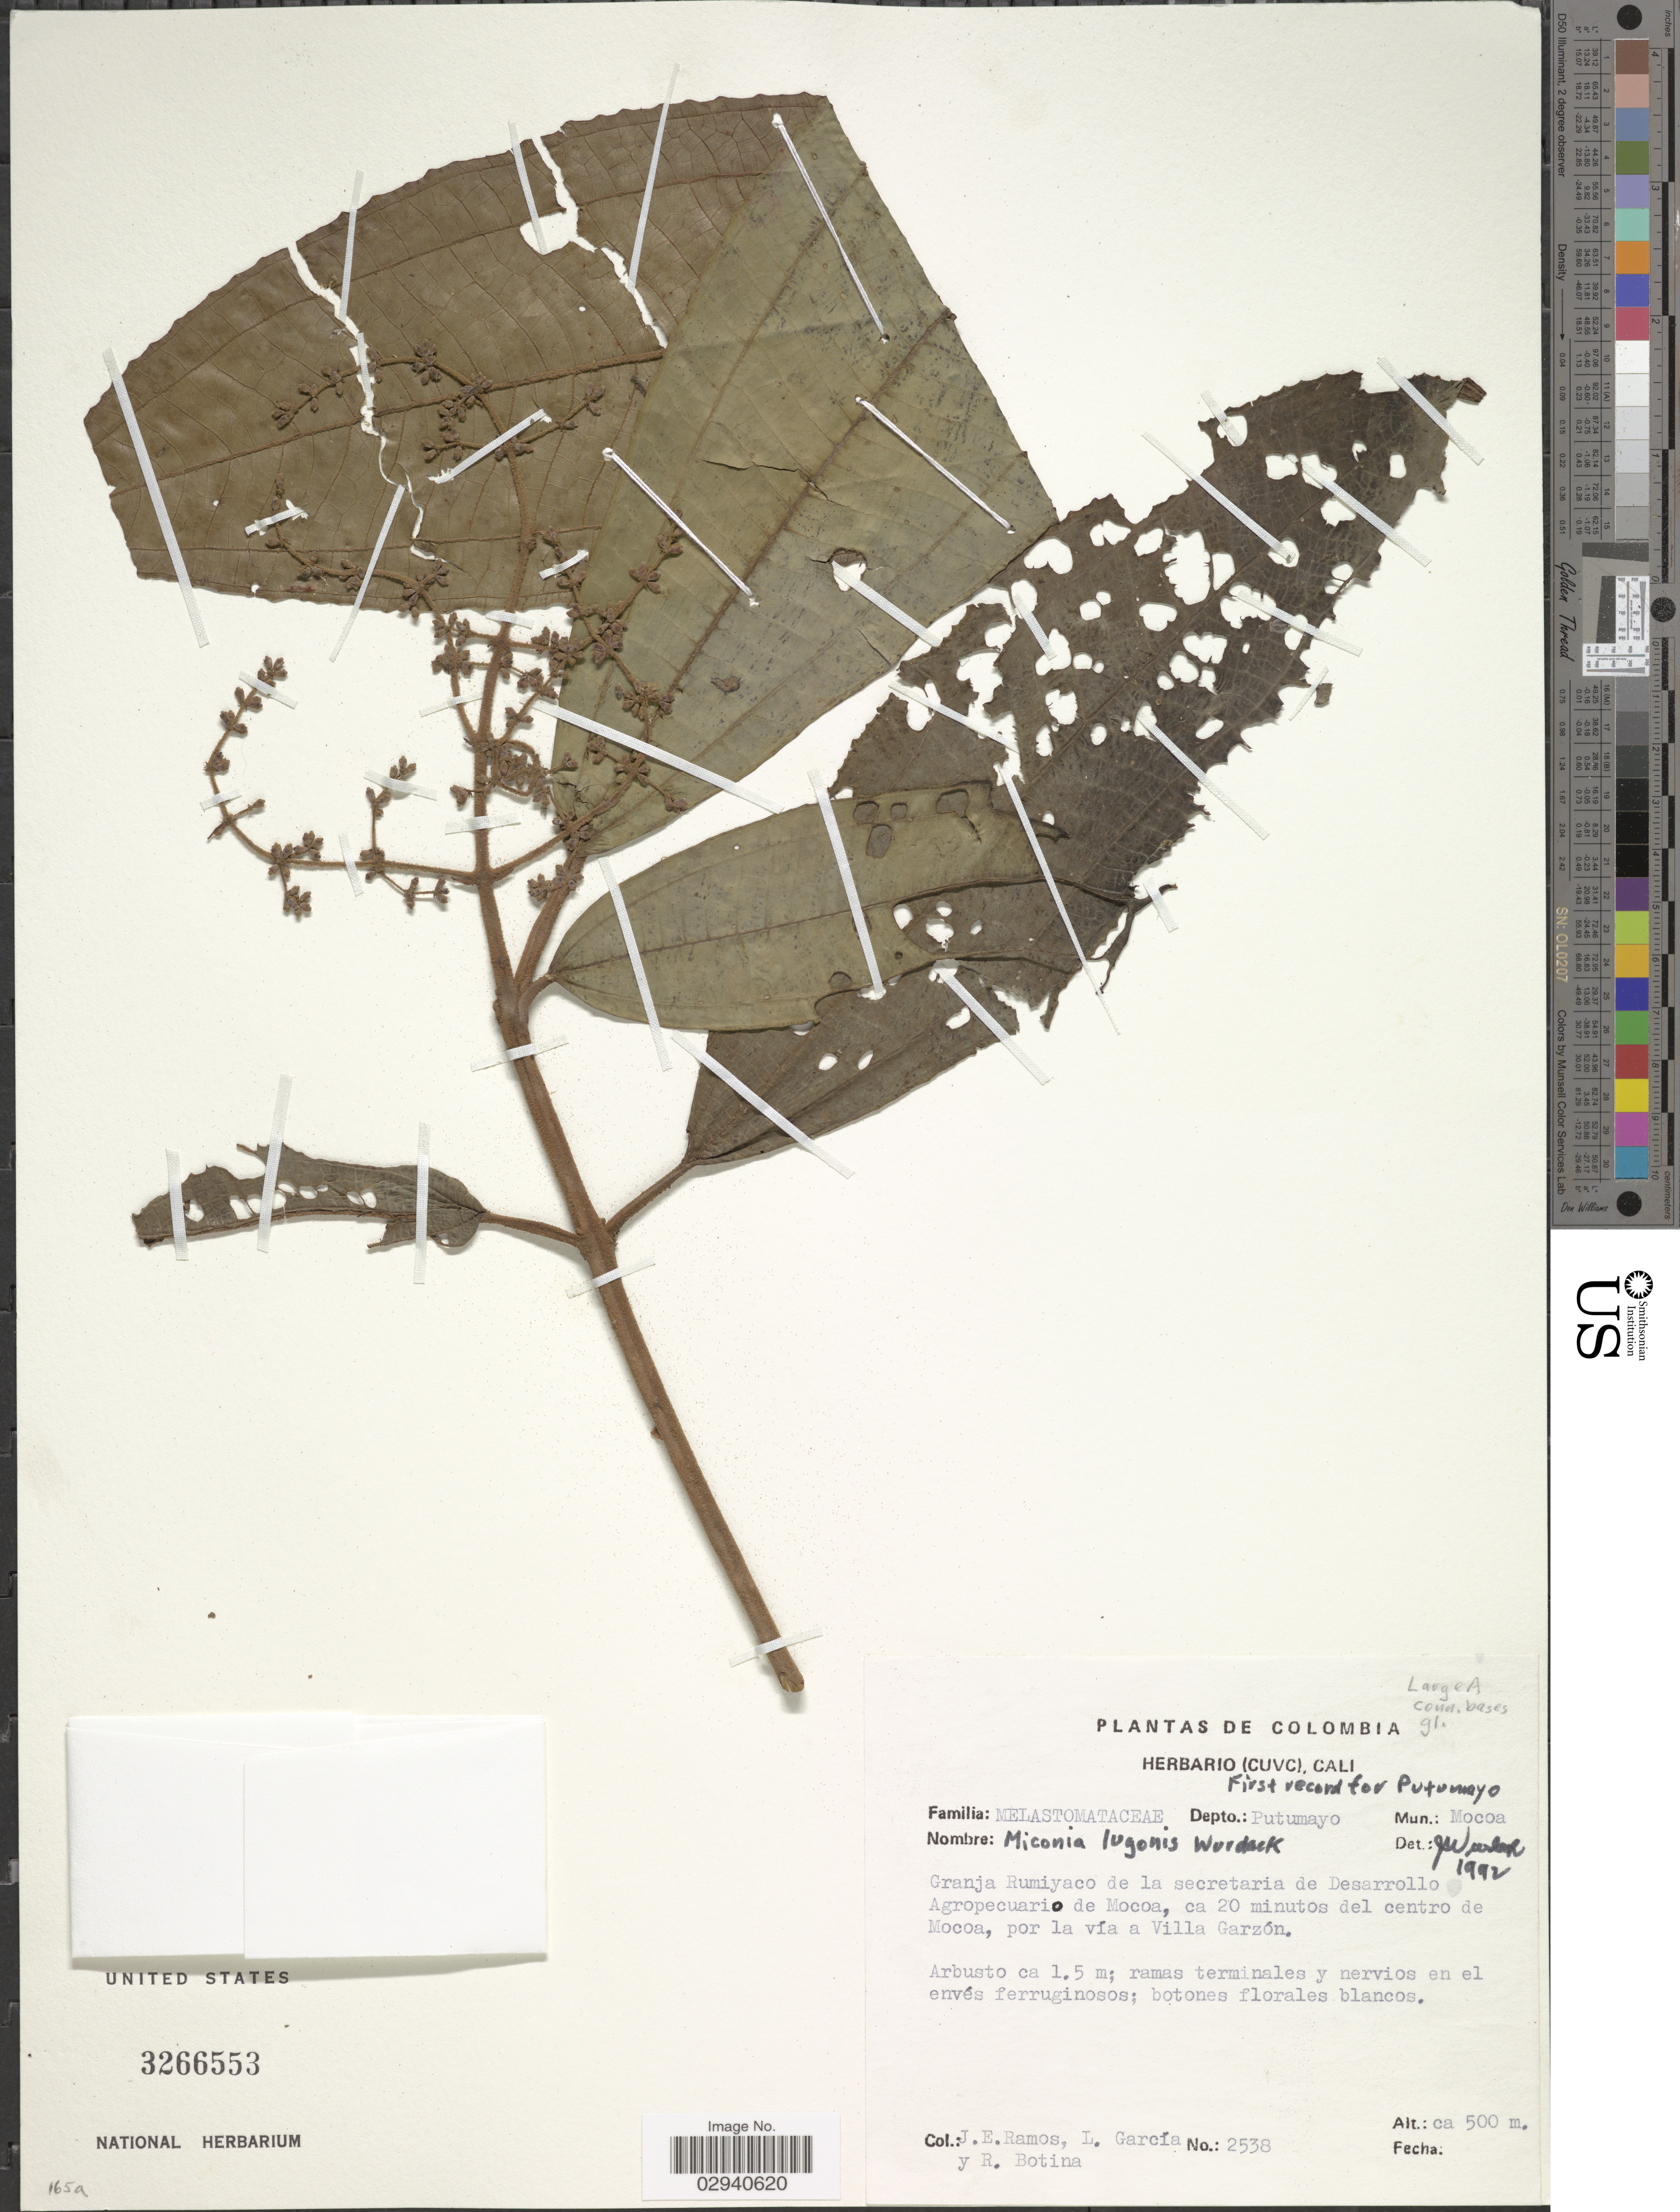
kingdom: Plantae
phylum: Tracheophyta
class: Magnoliopsida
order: Myrtales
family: Melastomataceae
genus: Miconia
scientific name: Miconia lugonis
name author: Wurdack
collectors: J. E. Ramos, L. Garcia & R. Botina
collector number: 2538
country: Colombia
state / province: Putumayo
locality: Depto.: Putumayo. Mun.: Mocoa. Granja Rumiyaco de la secretaria de Desarrollo Agropecuario de Mocoa, ca 20 minutos del centro de Mocoa, por la vía a Villa Garzón.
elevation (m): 500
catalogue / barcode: US 3266553